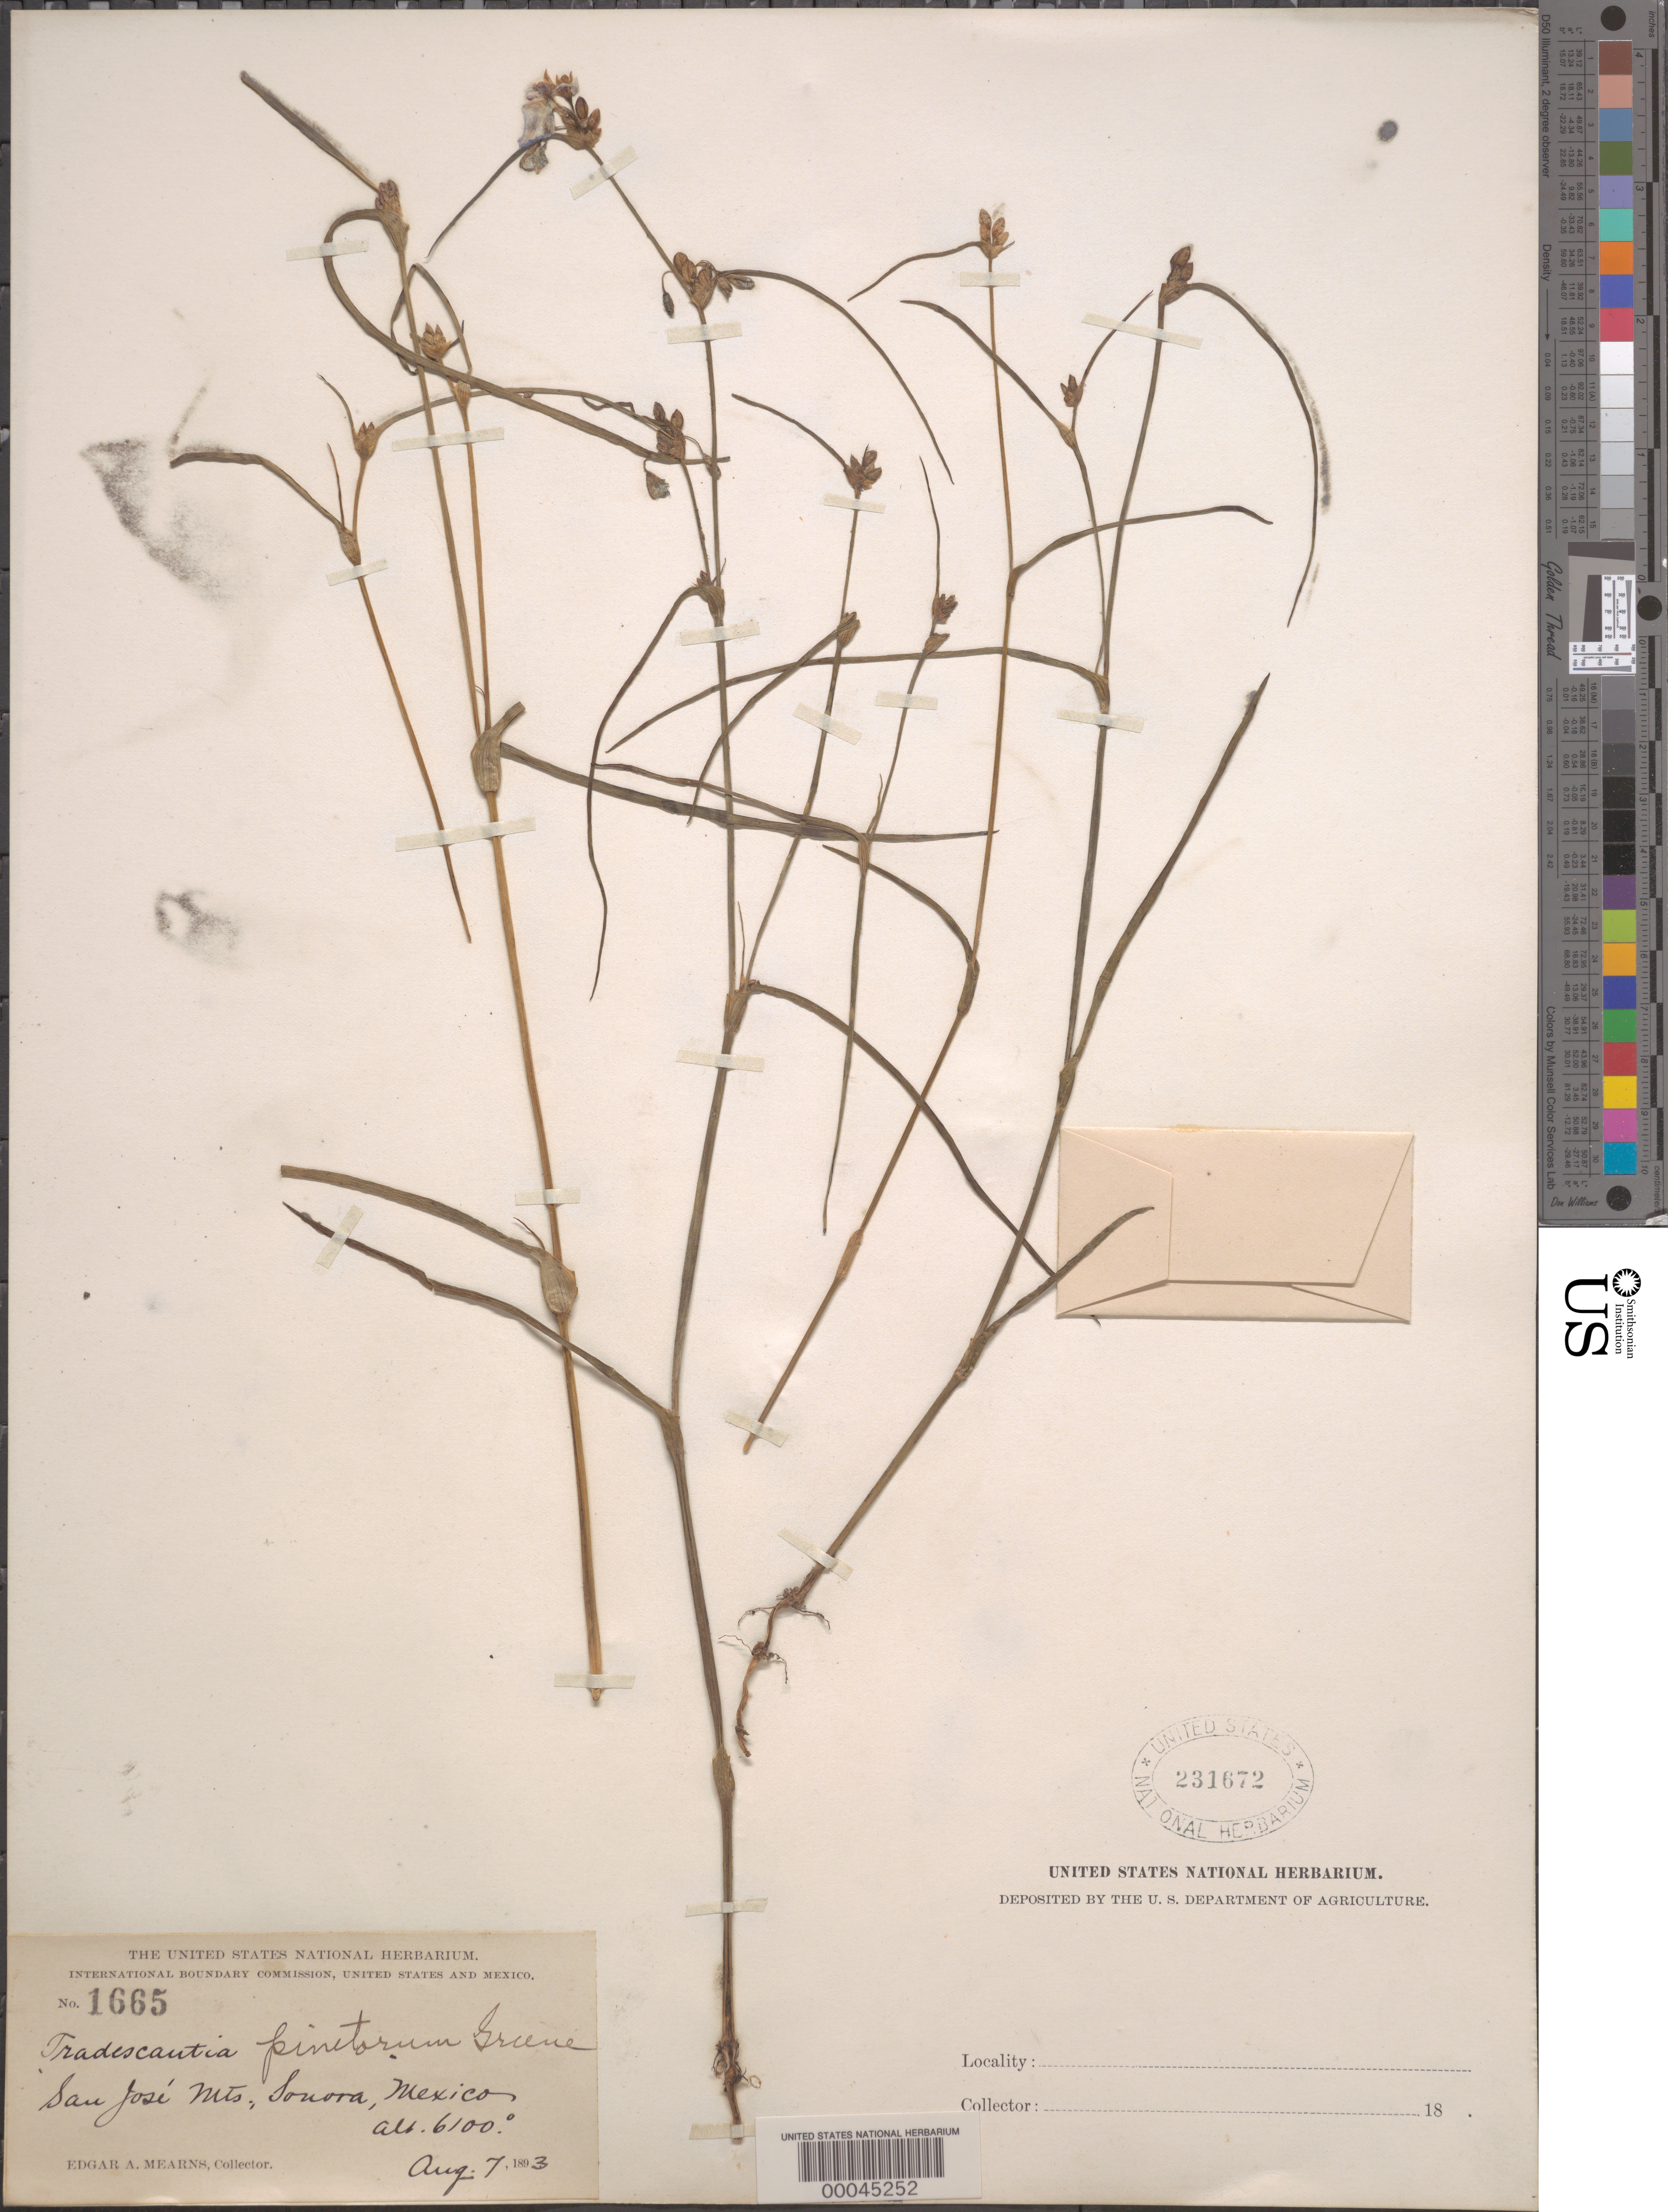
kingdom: Plantae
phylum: Tracheophyta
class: Liliopsida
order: Commelinales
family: Commelinaceae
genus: Tradescantia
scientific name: Tradescantia pinetorum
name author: Greene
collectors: E. A. Mearns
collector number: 1665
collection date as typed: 07 Aug 1893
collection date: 1893-08-07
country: Mexico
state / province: Sonora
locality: San jose mts.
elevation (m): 1861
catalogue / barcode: US 231672